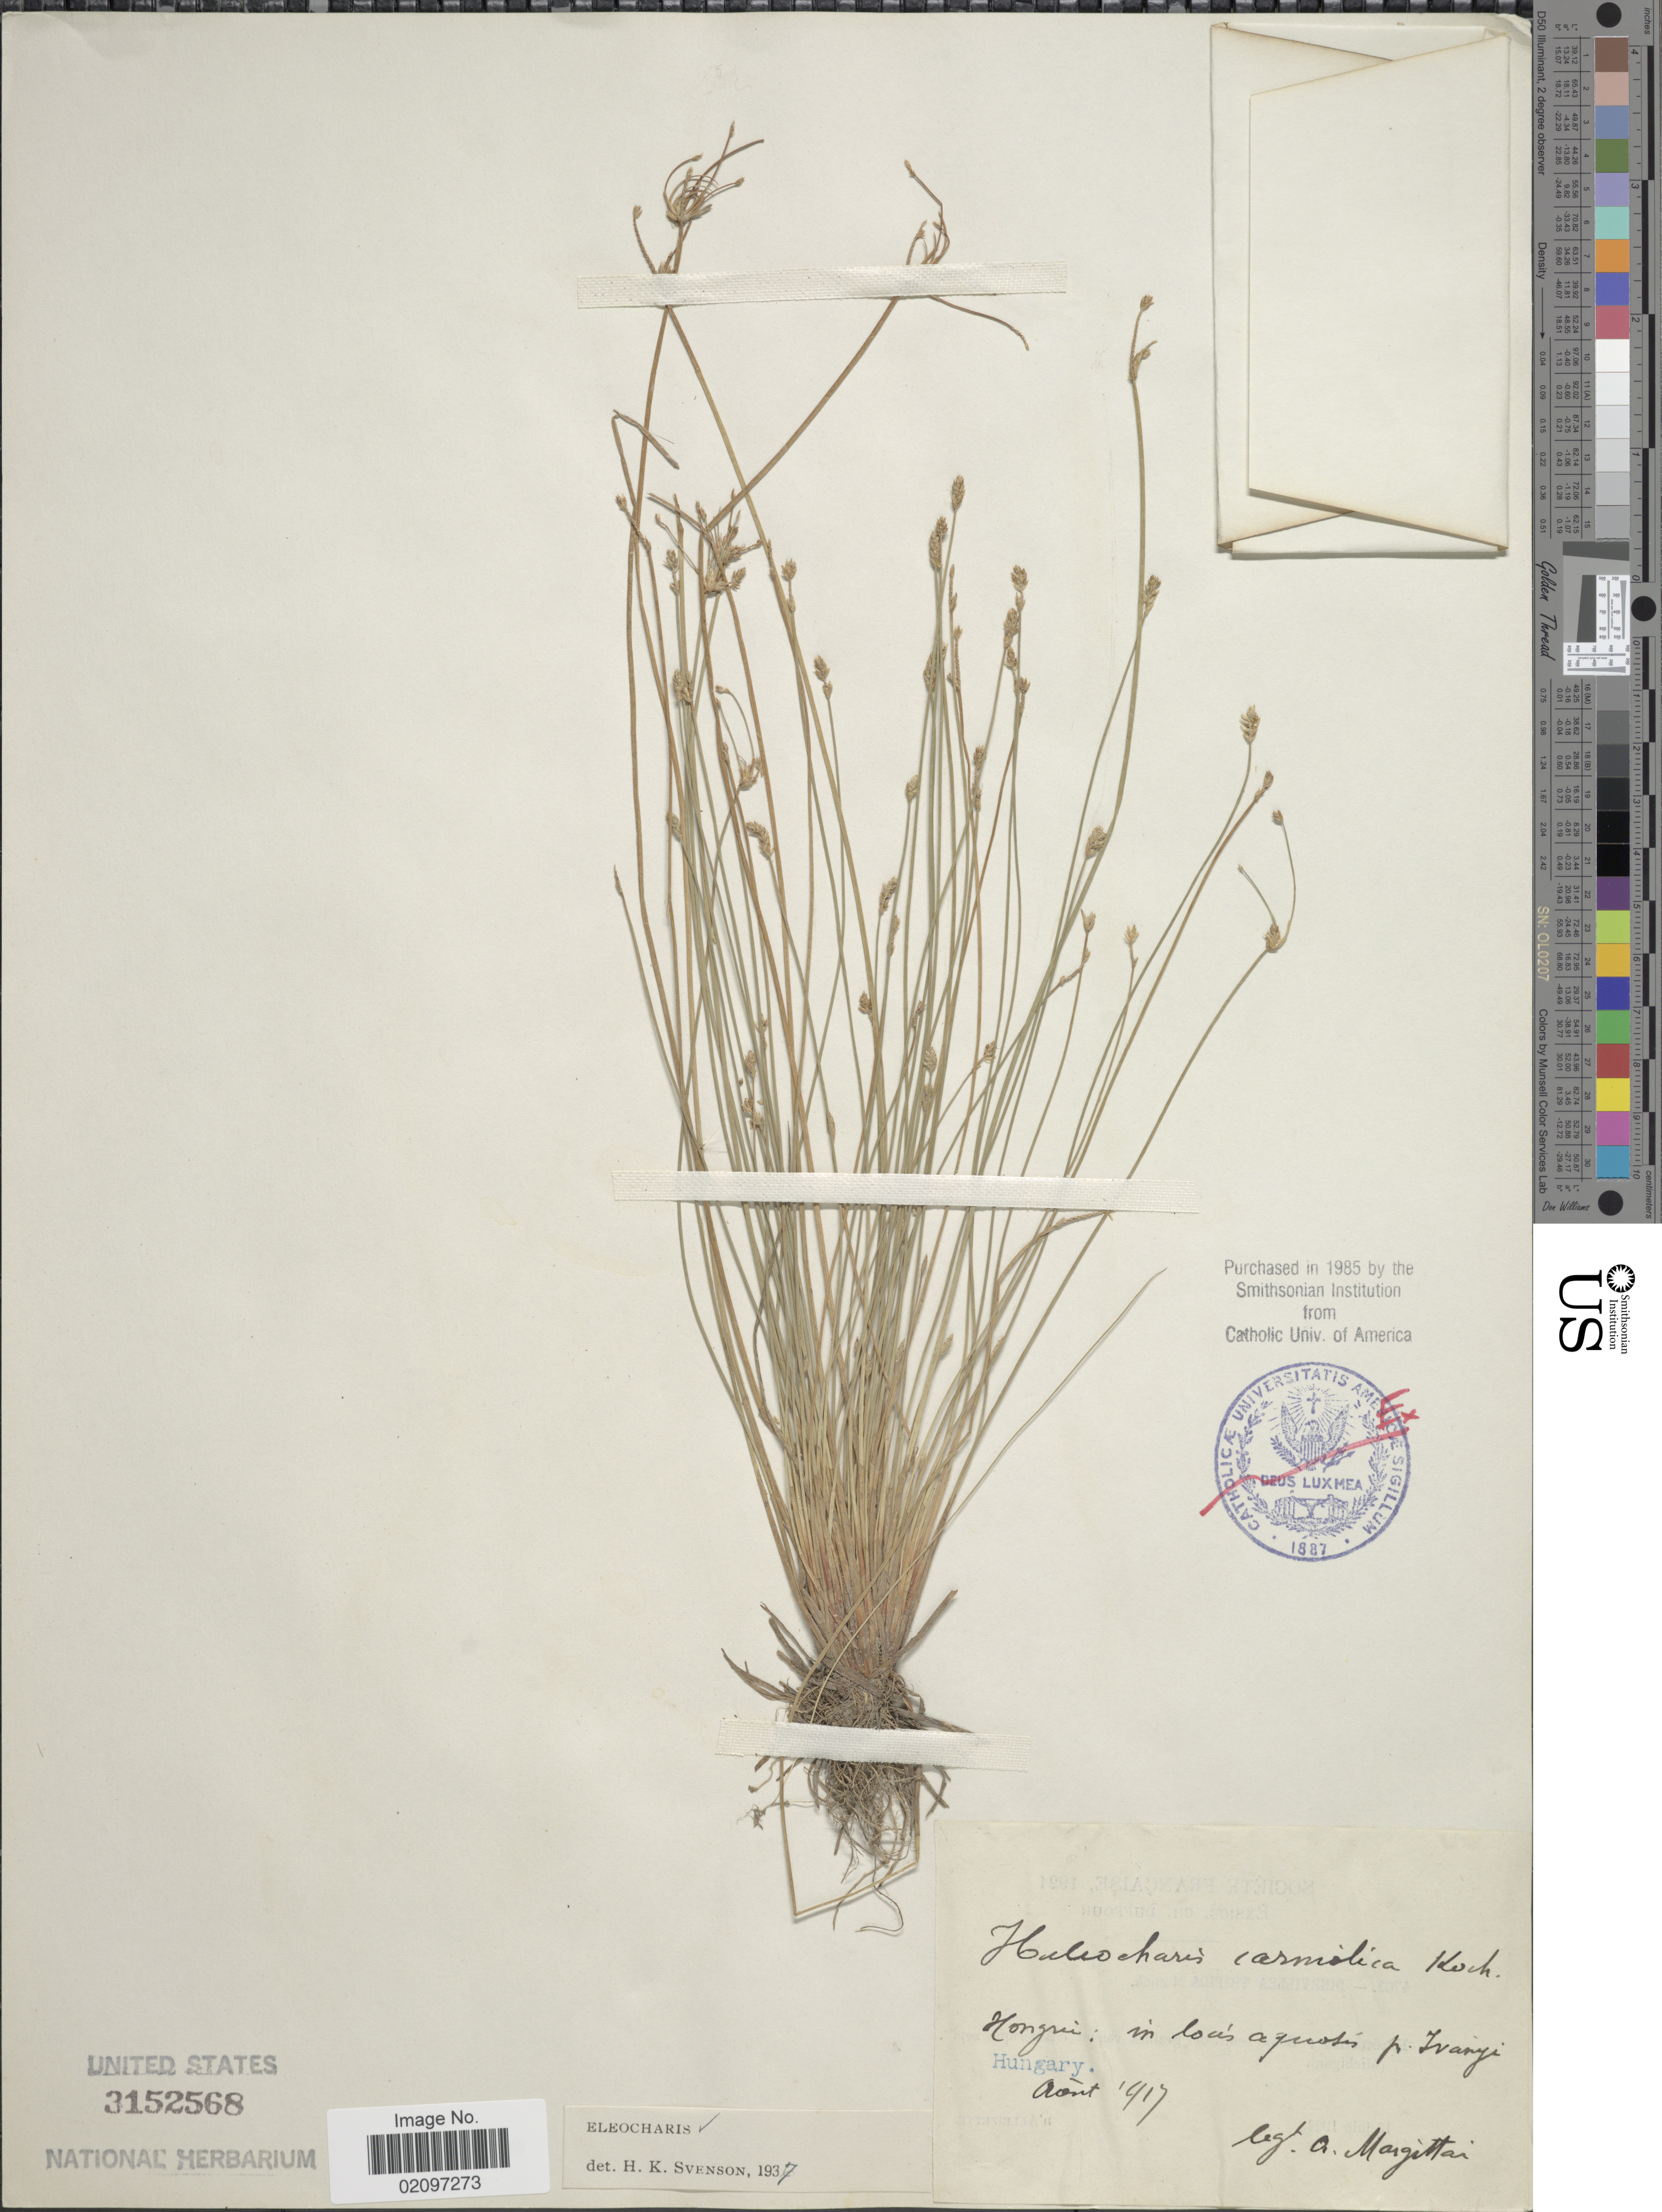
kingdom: Plantae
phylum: Tracheophyta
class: Liliopsida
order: Poales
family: Cyperaceae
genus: Eleocharis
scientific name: Eleocharis carniolica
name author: W.D.J. Koch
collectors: A. Margittai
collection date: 1917-08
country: Hungary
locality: Hongri: in locis aquotis pr. Ivanji [interpreted]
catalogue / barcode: US 3152568